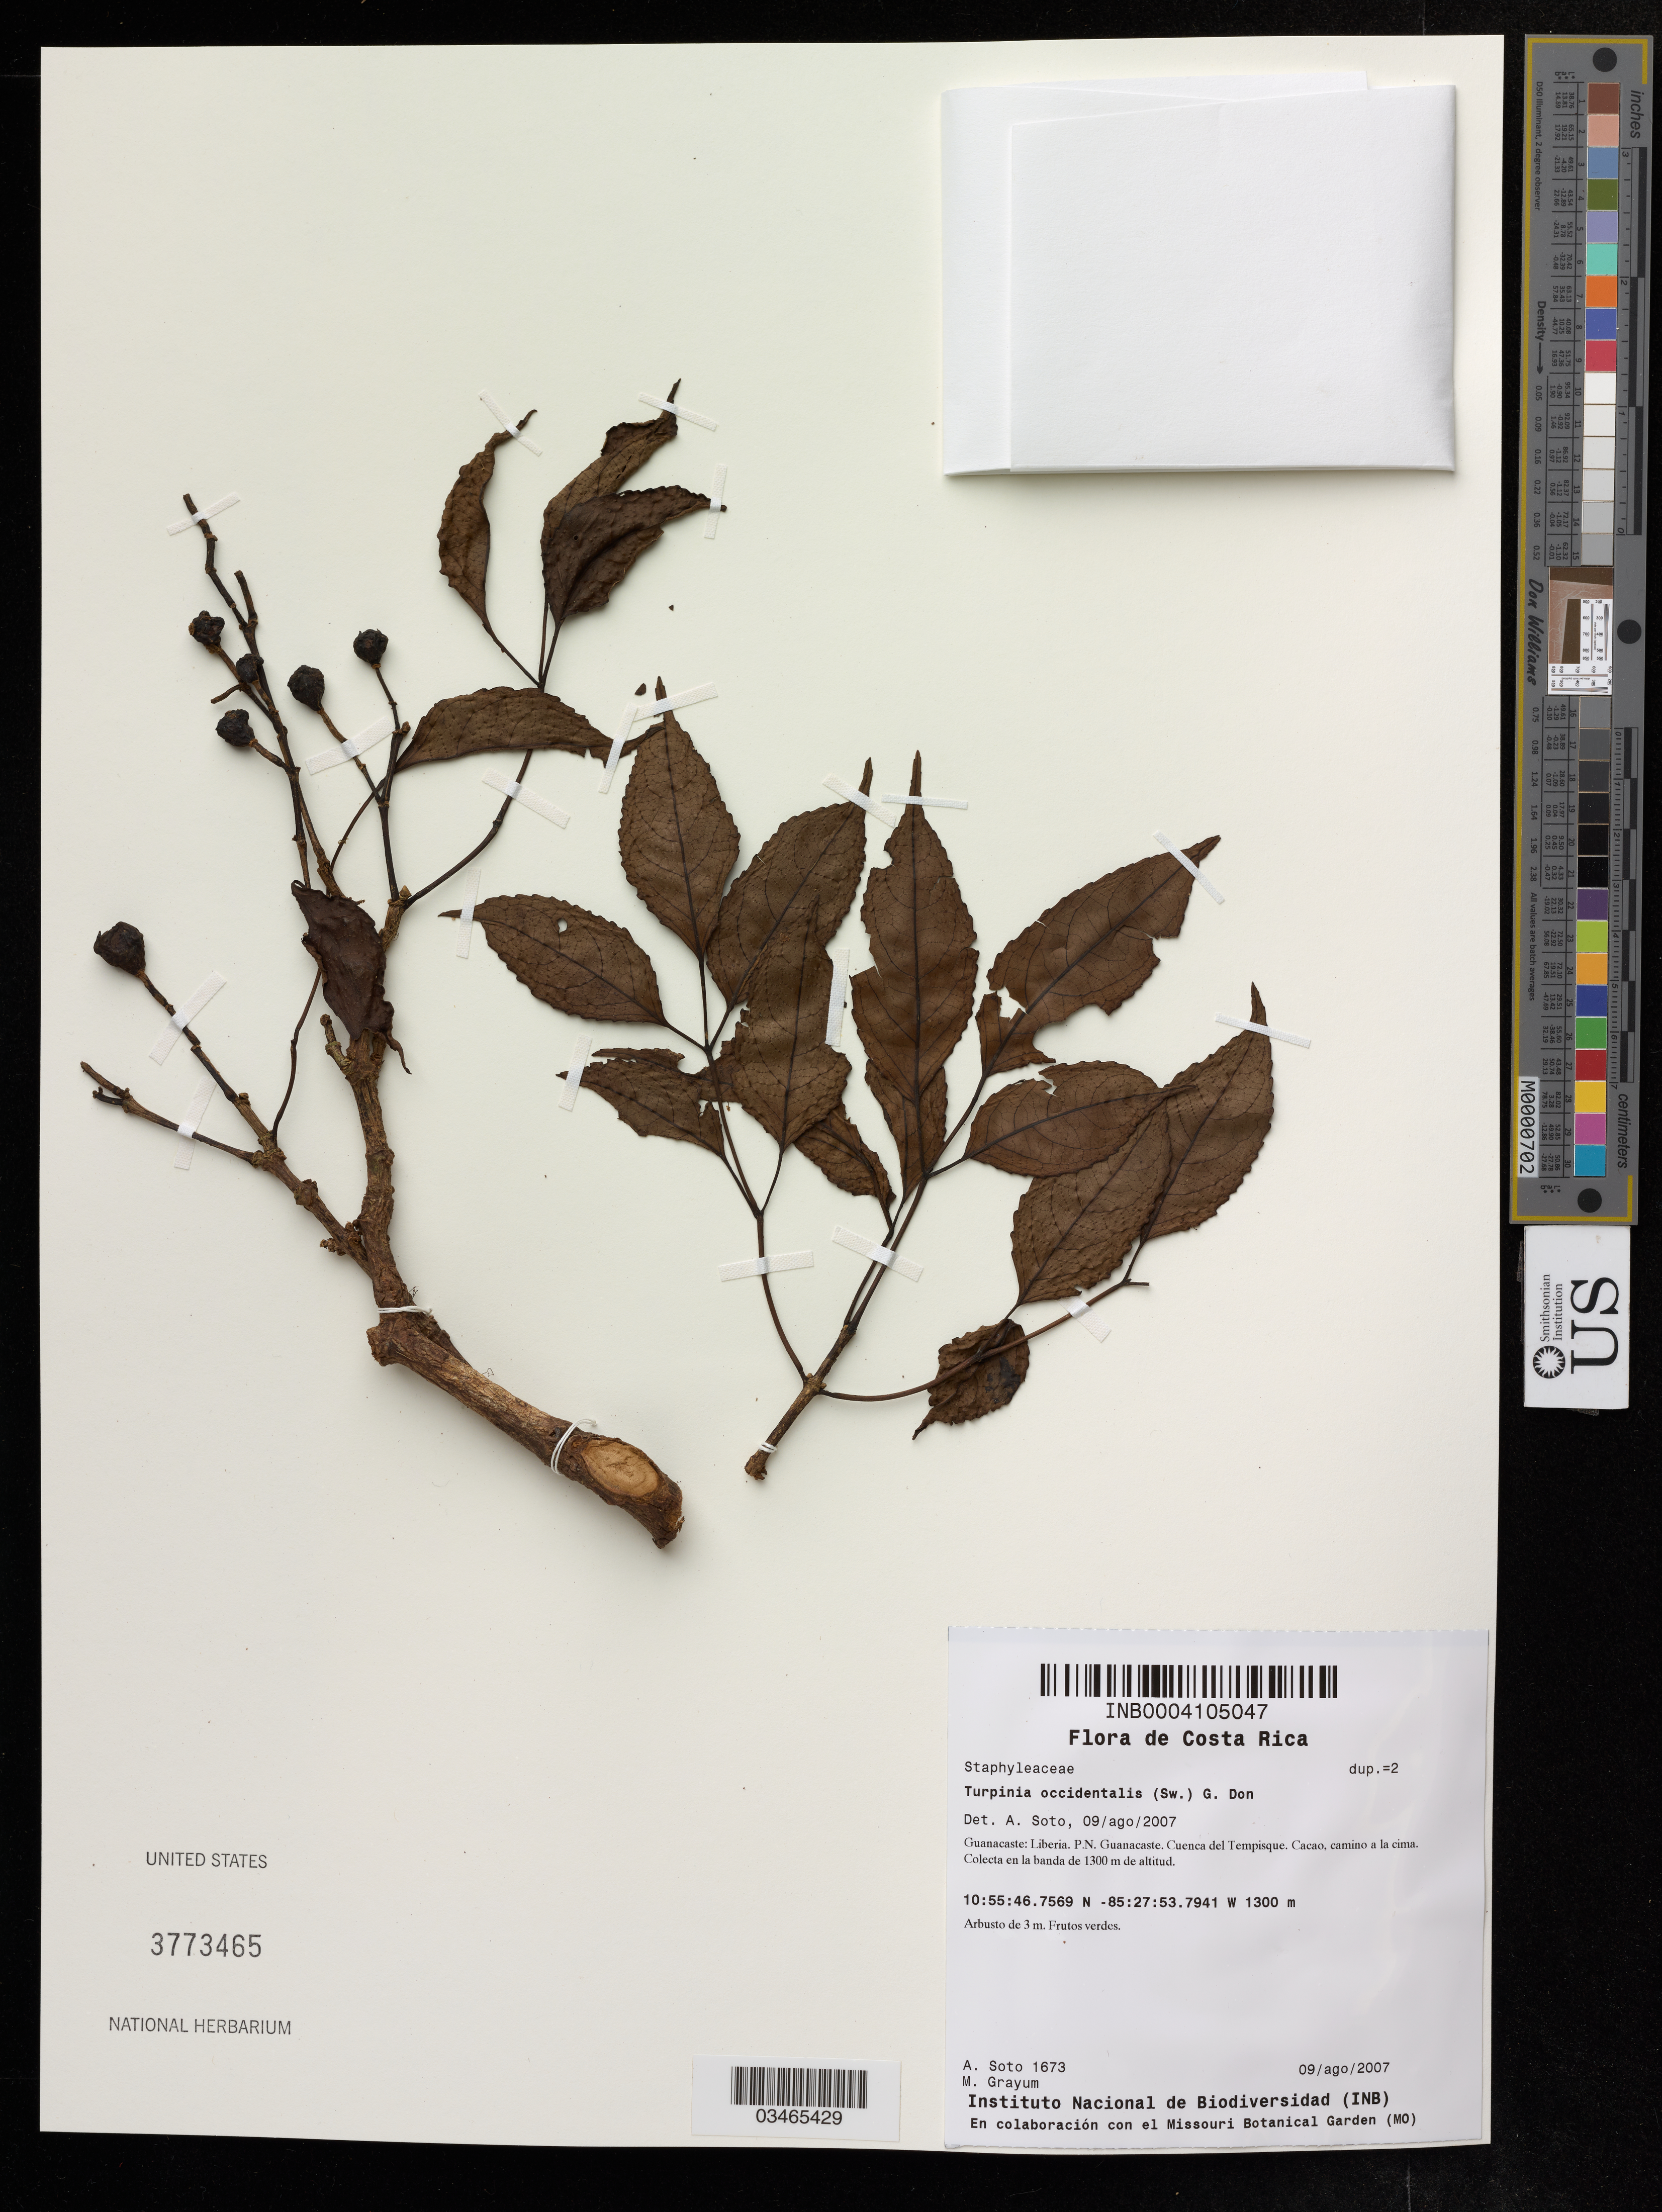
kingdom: Plantae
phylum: Tracheophyta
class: Magnoliopsida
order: Crossosomatales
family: Staphyleaceae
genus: Turpinia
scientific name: Turpinia occidentalis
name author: (Sw.) G. Don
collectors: A. Soto & M. H. Grayum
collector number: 1673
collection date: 2007-08-09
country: Costa Rica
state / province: Guanacaste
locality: Liberia. P.N. Guanacaste. Cuenca del Tempisque. Cacao, camino a la cima Colecta en la banda.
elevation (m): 1300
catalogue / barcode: US 3773465